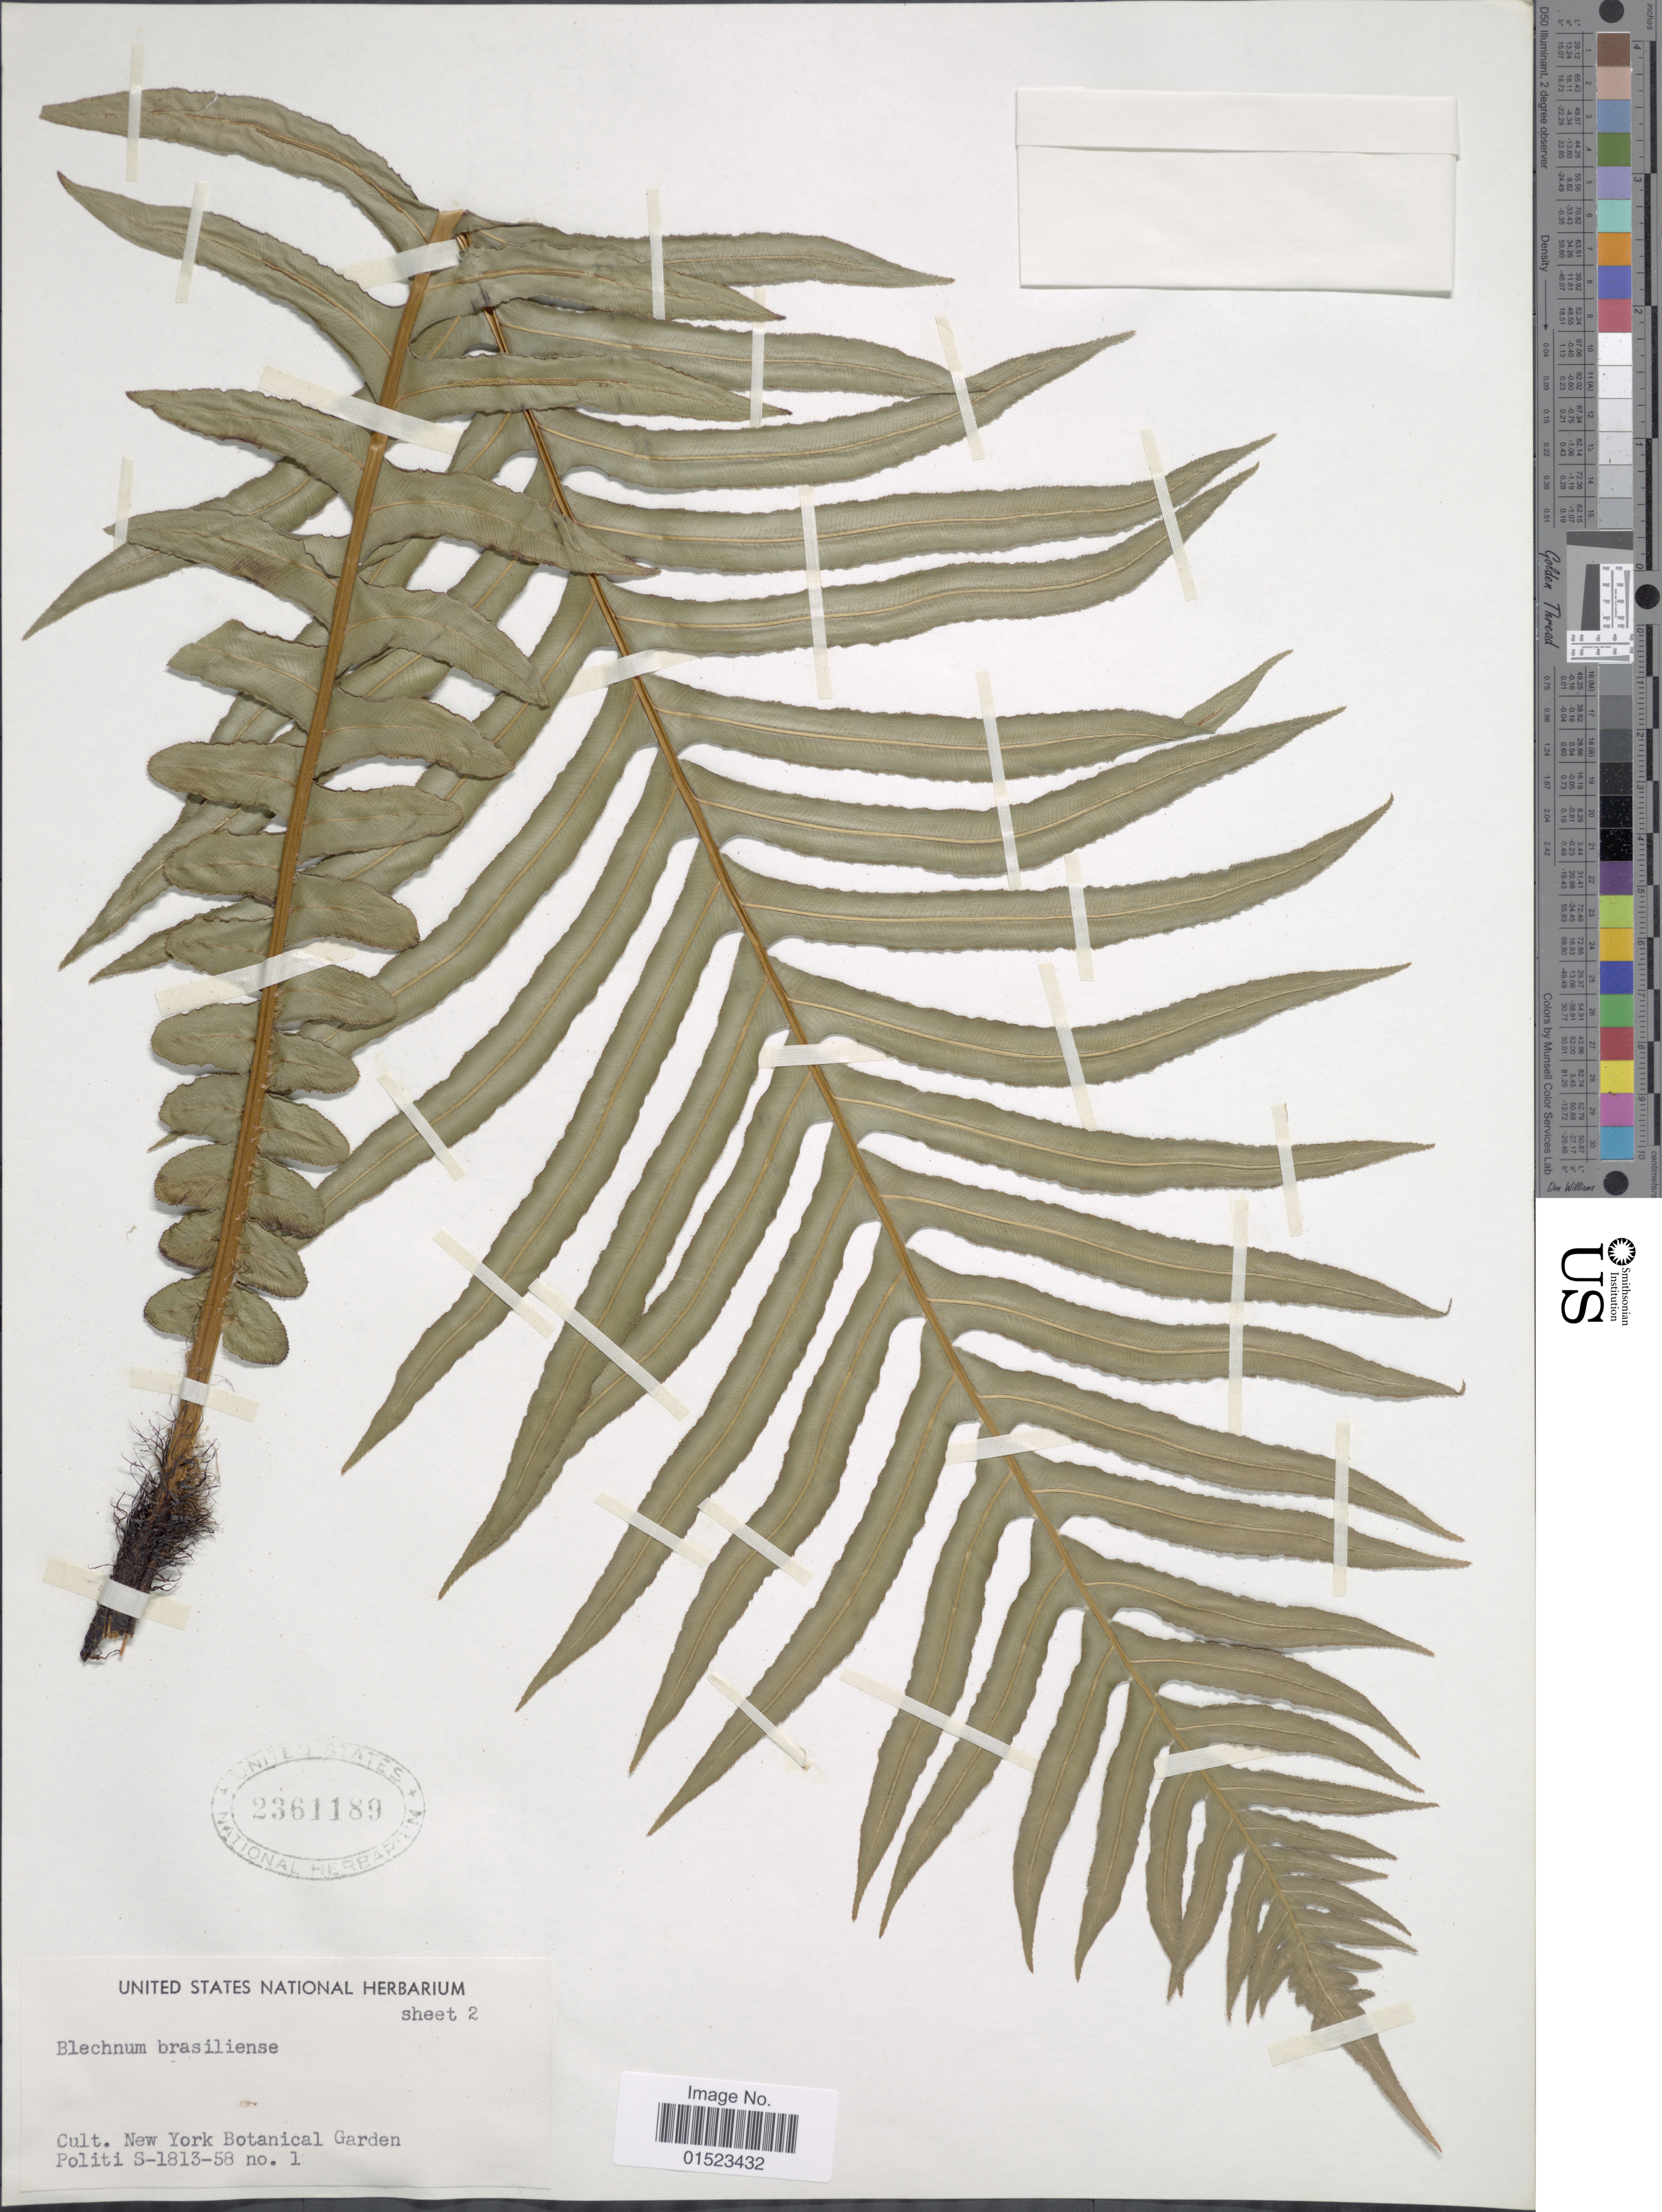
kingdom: Plantae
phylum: Tracheophyta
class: Polypodiopsida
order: Polypodiales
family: Blechnaceae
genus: Blechnum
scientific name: Blechnum brasiliense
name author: Desv.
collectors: Politi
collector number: S-1813-58/1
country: United States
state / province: New York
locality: New York Botanical Garden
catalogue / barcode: US 2361189